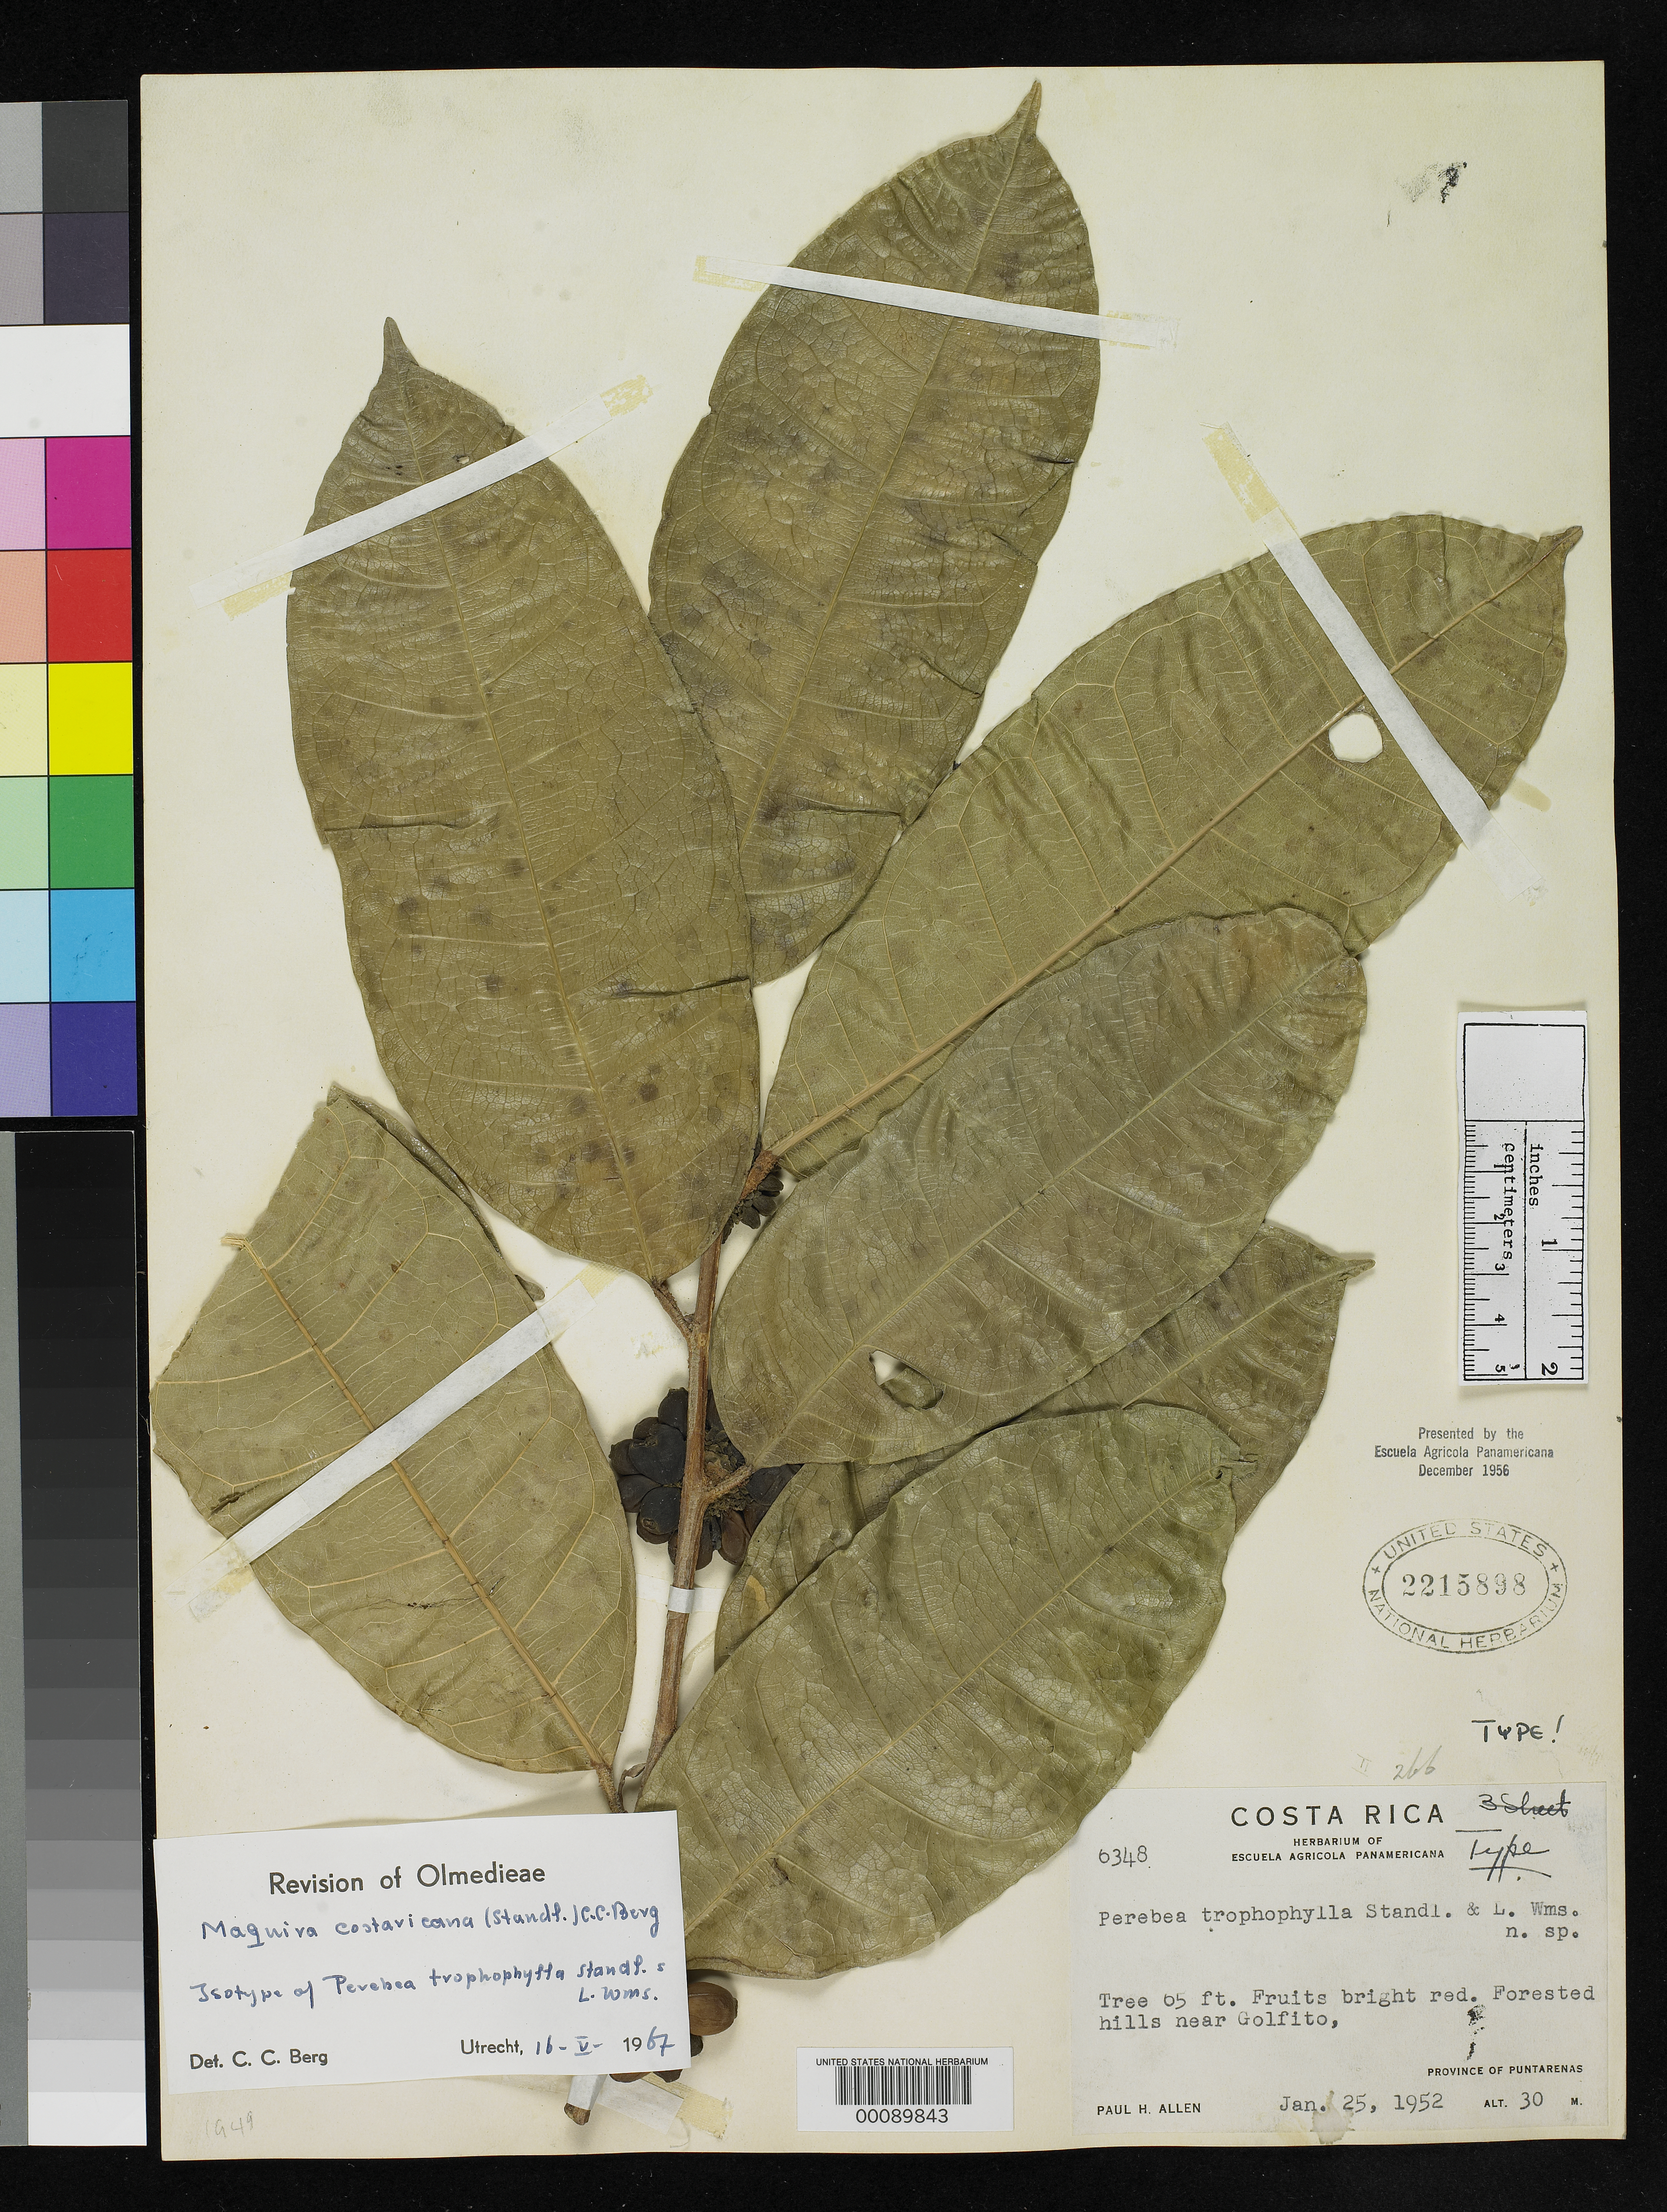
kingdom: Plantae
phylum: Tracheophyta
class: Magnoliopsida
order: Rosales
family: Moraceae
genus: Perebea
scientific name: Perebea trophophylla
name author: Standl. & L.O. Williams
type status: Isotype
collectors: P. H. Allen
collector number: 6348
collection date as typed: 25 Jan 1952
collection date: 1952-01-25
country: Costa Rica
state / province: Puntarenas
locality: Hills near Golfito.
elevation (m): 30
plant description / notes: "Presented by the Escuela Agricola Panamericana December 1956." Holotype originally on 3 sheets, only one of which was transferred from EAP to US (for discussion see Dorr et al. 2009, Taxon 58: 993-1001).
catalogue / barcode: US 2215898